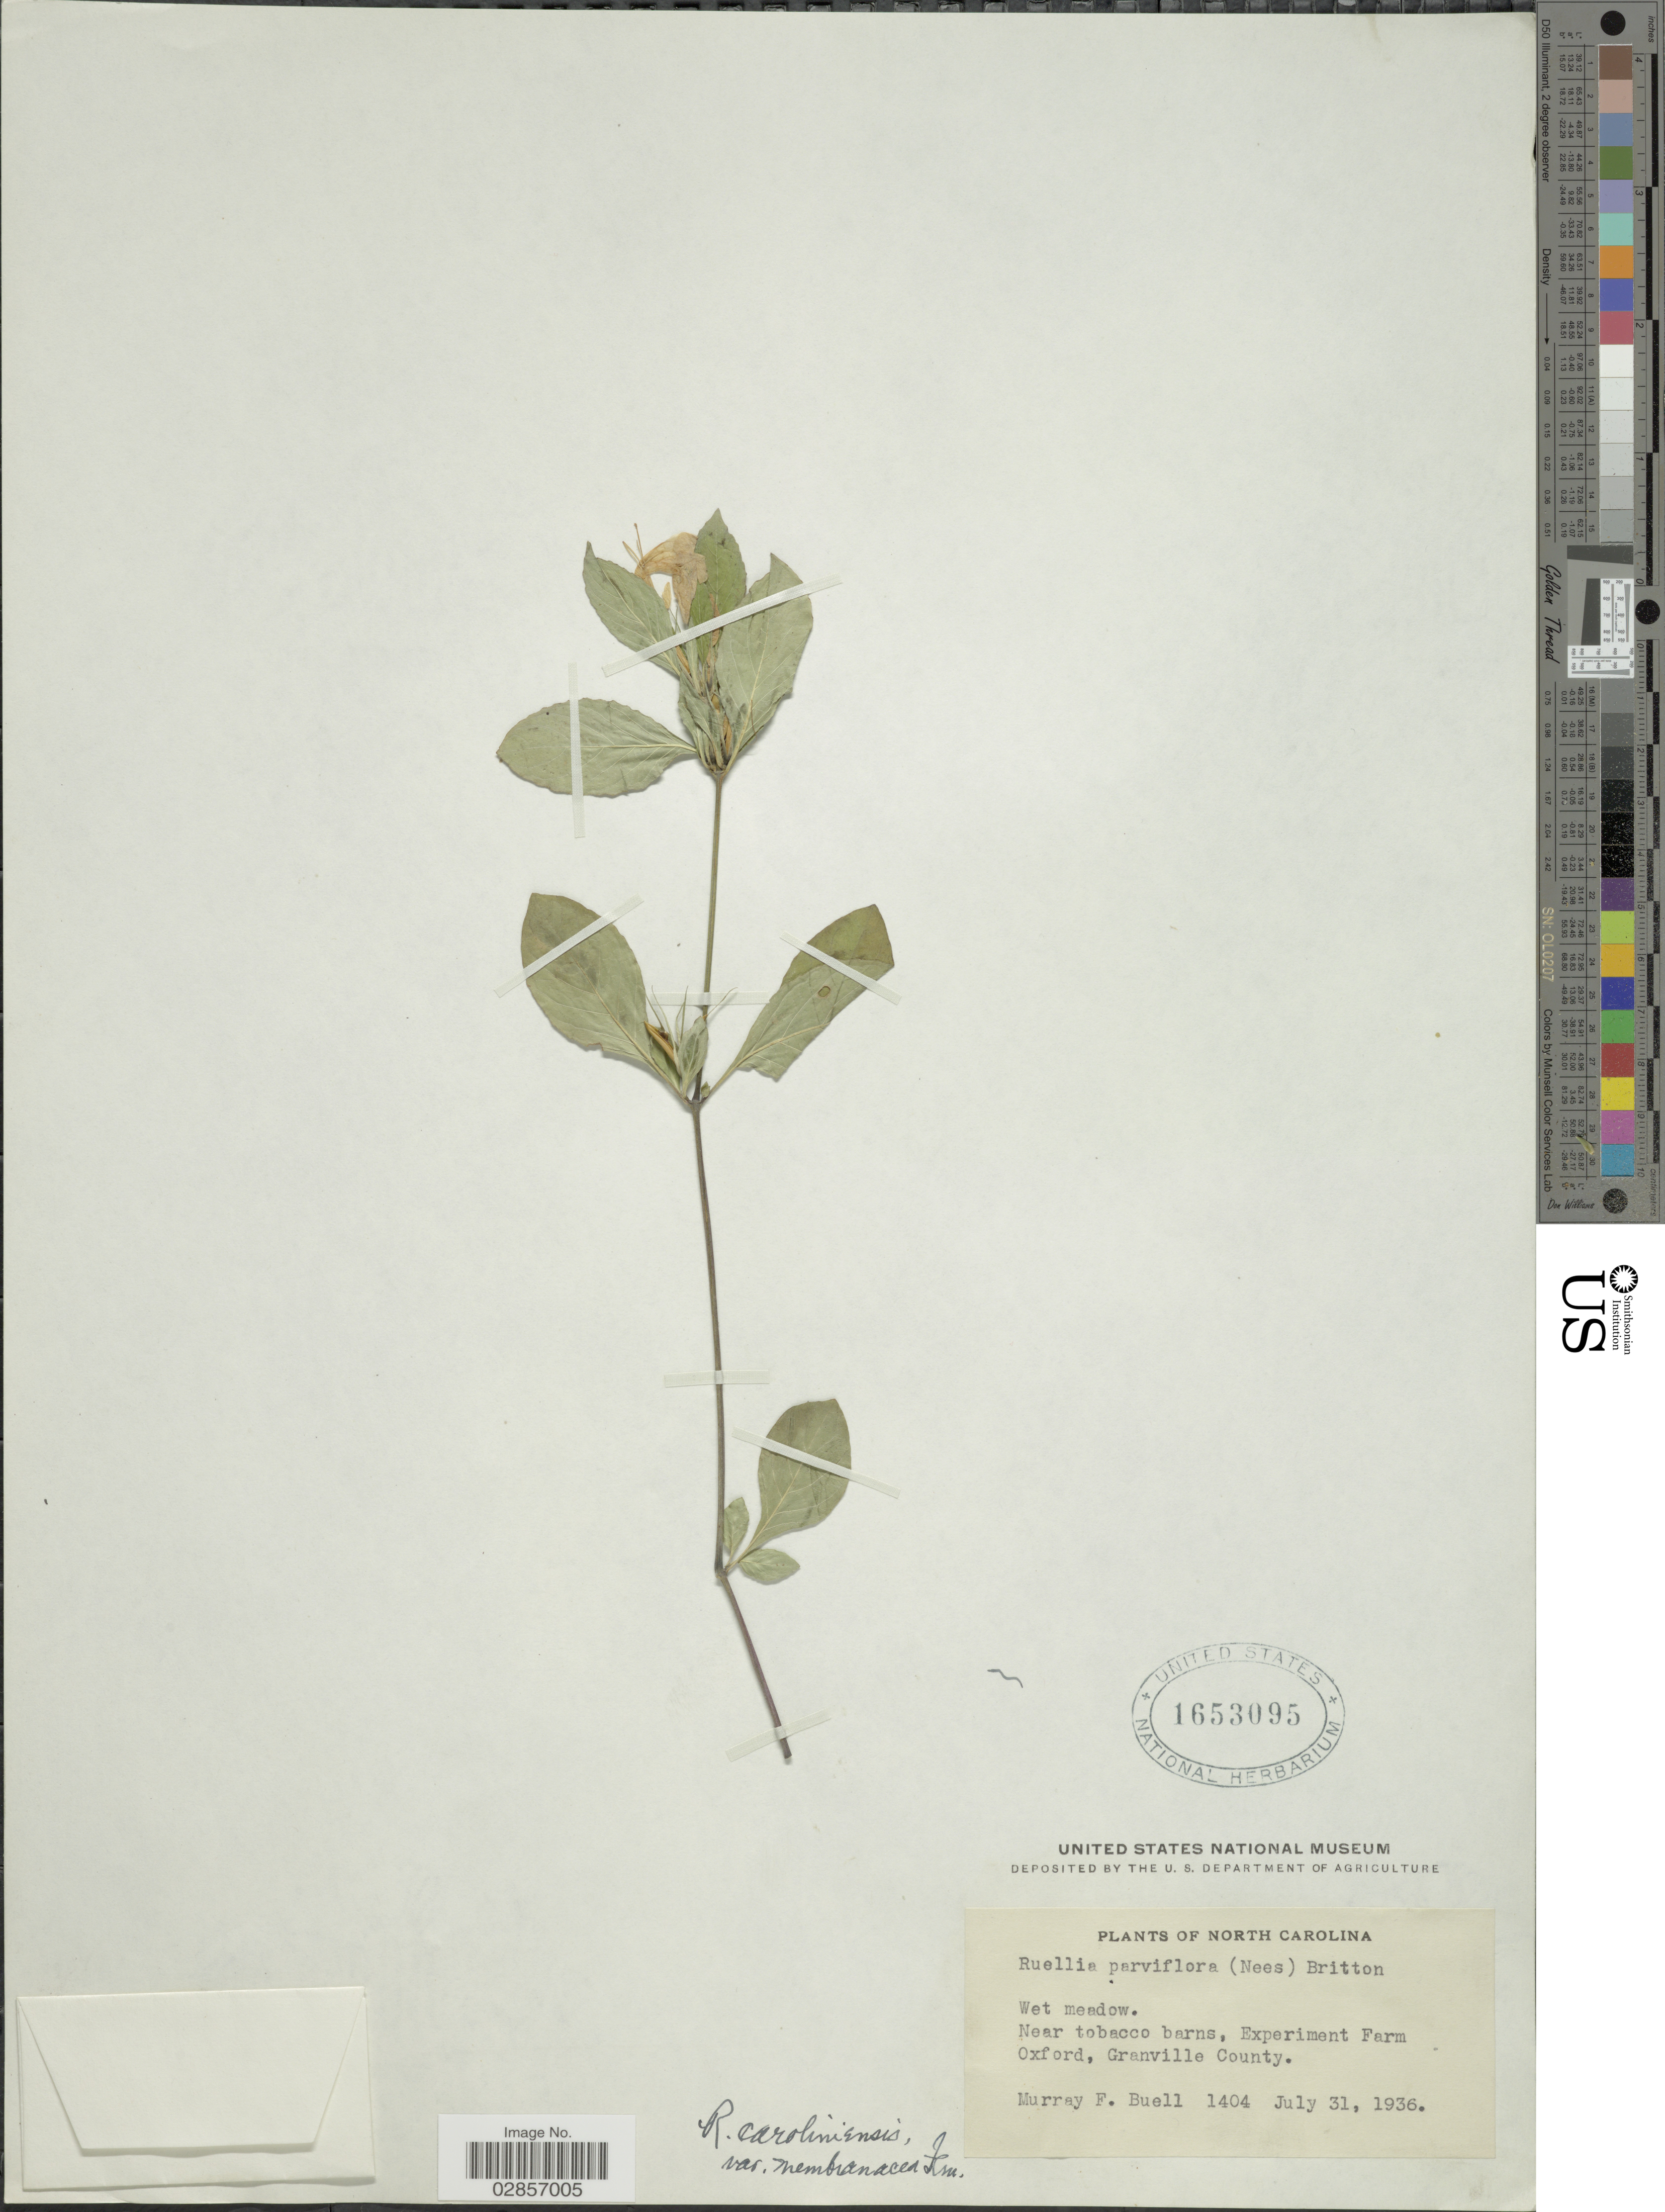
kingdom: Plantae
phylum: Tracheophyta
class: Magnoliopsida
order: Lamiales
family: Acanthaceae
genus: Ruellia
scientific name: Ruellia caroliniensis var. membranacea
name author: Fernald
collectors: M. Buell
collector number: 1404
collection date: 1936-07-31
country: United States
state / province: North Carolina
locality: Near tobacco barns, Experiment Farm Oxford, Granville County.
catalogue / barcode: US 1653095